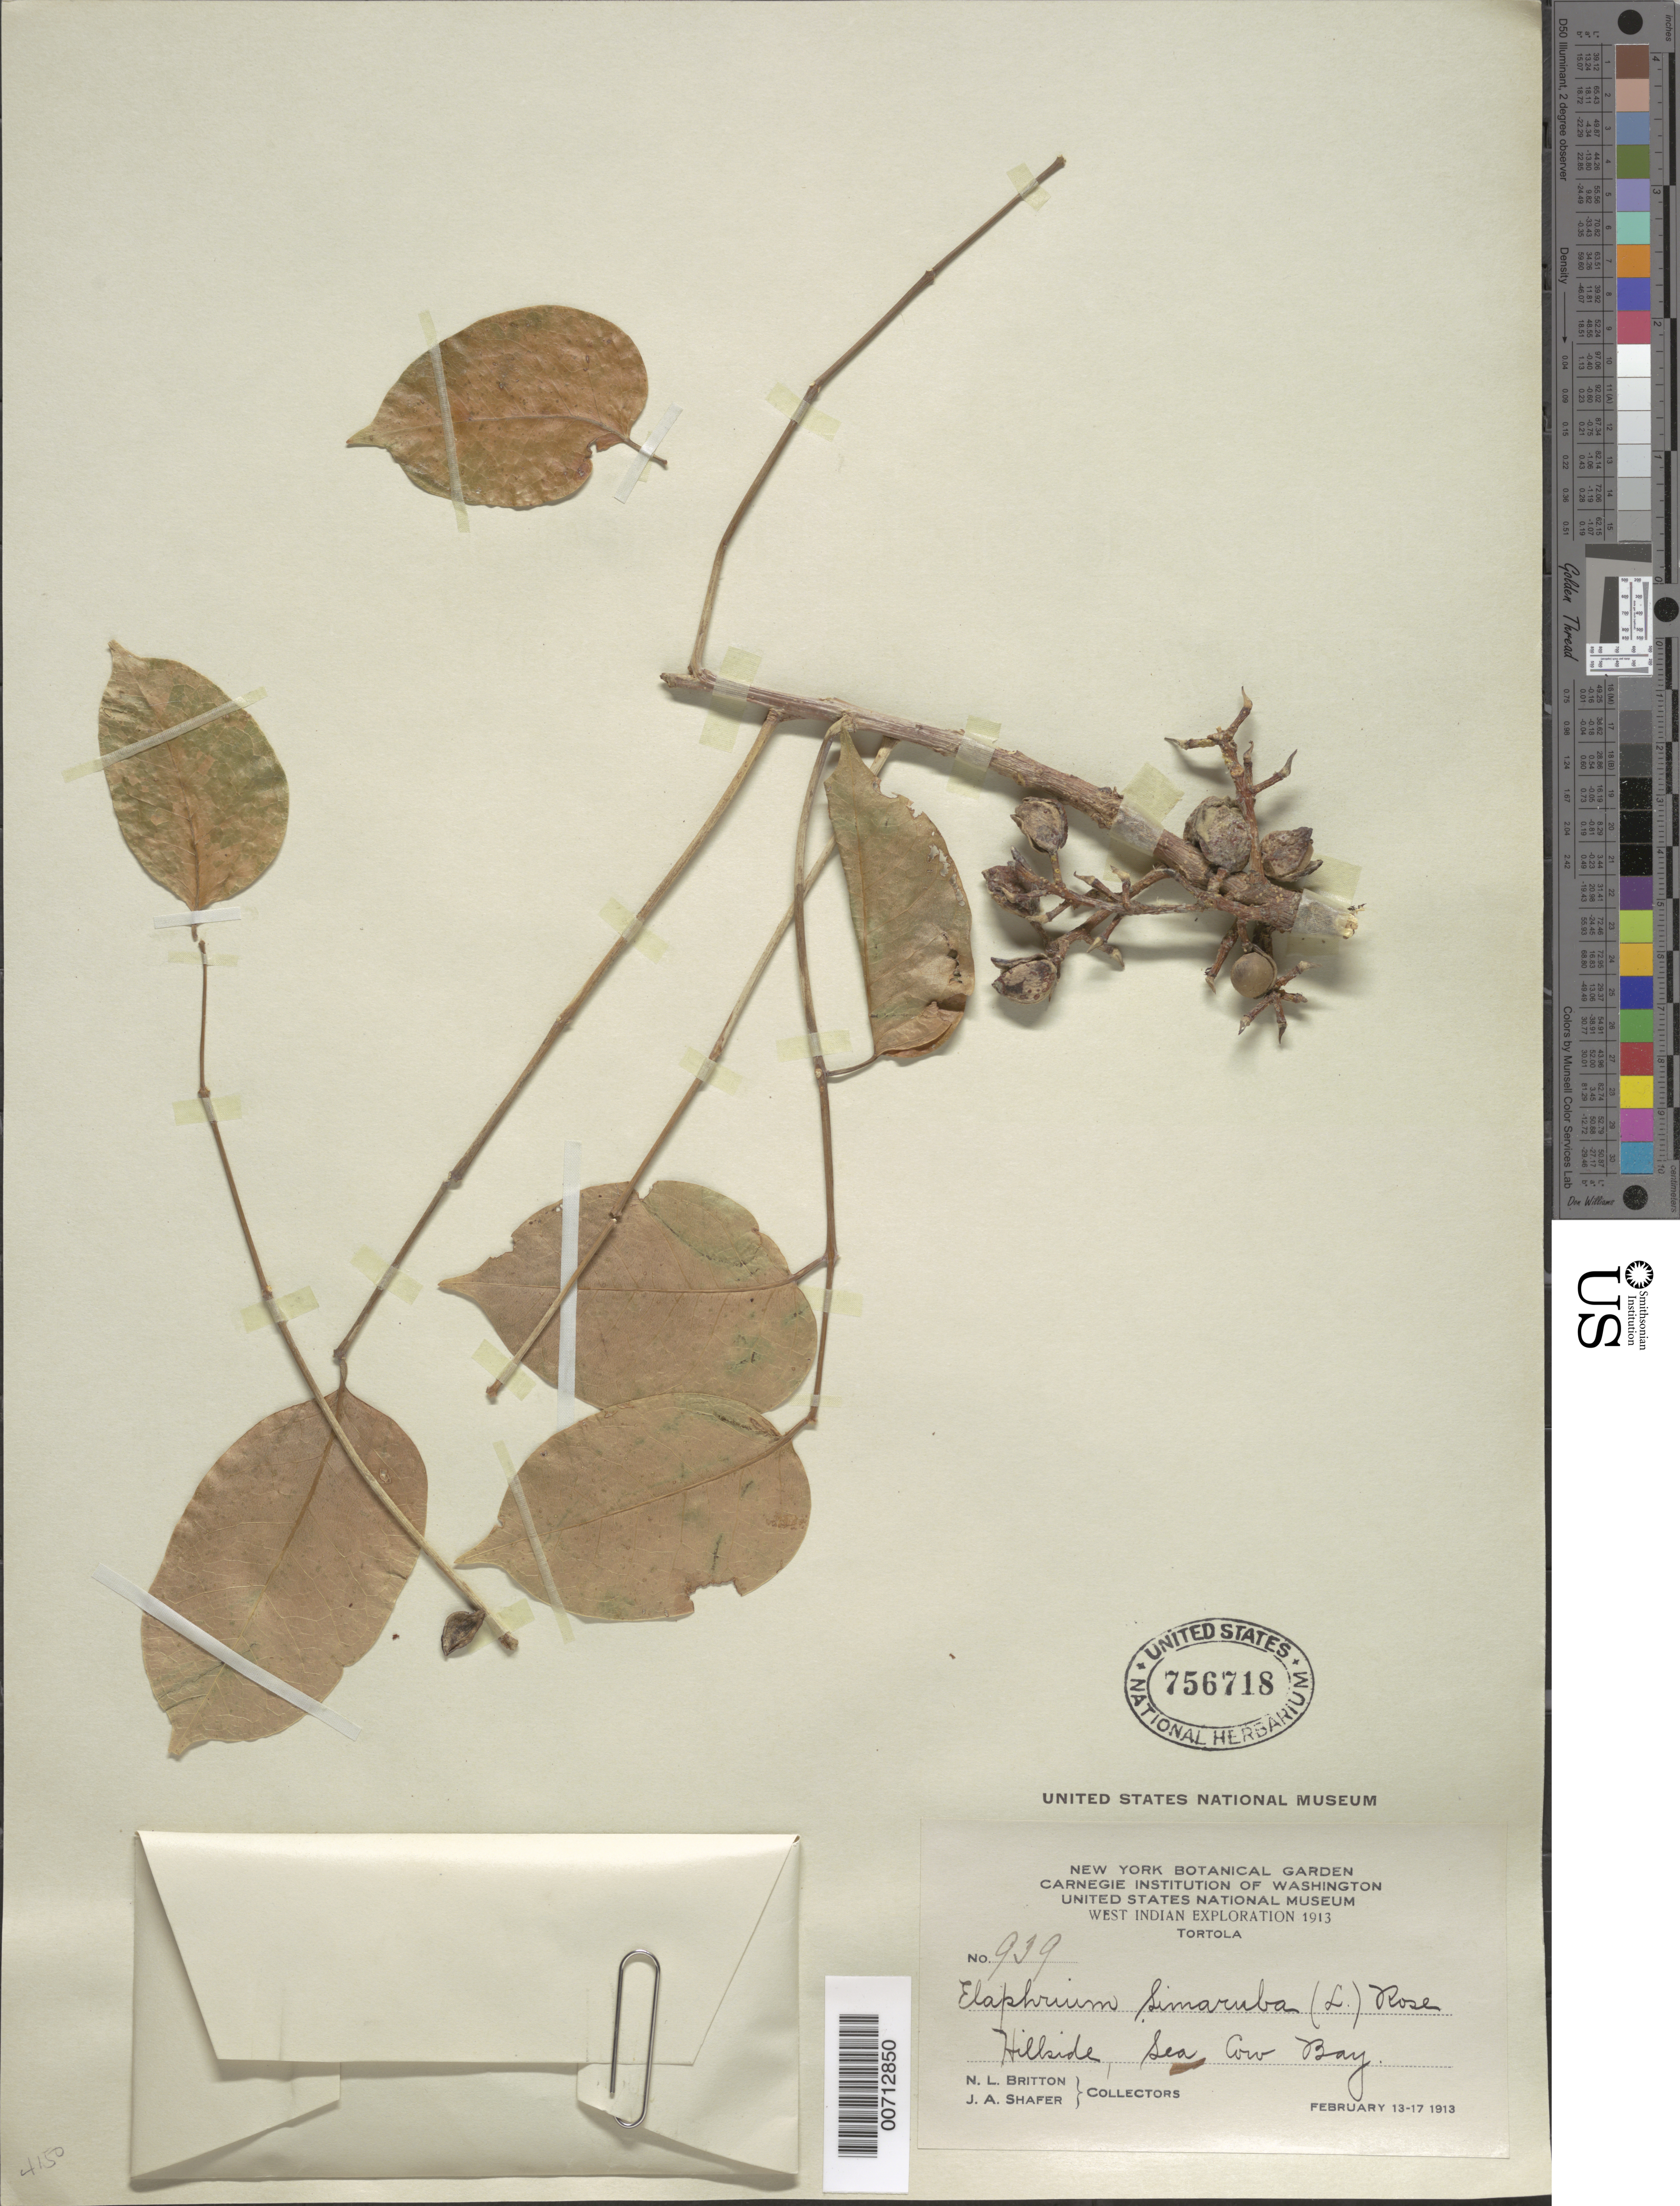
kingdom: Plantae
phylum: Tracheophyta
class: Magnoliopsida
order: Sapindales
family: Burseraceae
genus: Bursera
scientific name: Bursera simaruba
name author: (L.) Sarg.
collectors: N. Britton & J. A. Shafer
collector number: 939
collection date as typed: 13 Feb 1913 to 17 Feb 1913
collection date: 1913-02-13/1913-02-17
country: British Virgin Islands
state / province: Tortola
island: Tortola Island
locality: Sea Cow Bay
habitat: Hillside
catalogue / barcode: US 756718